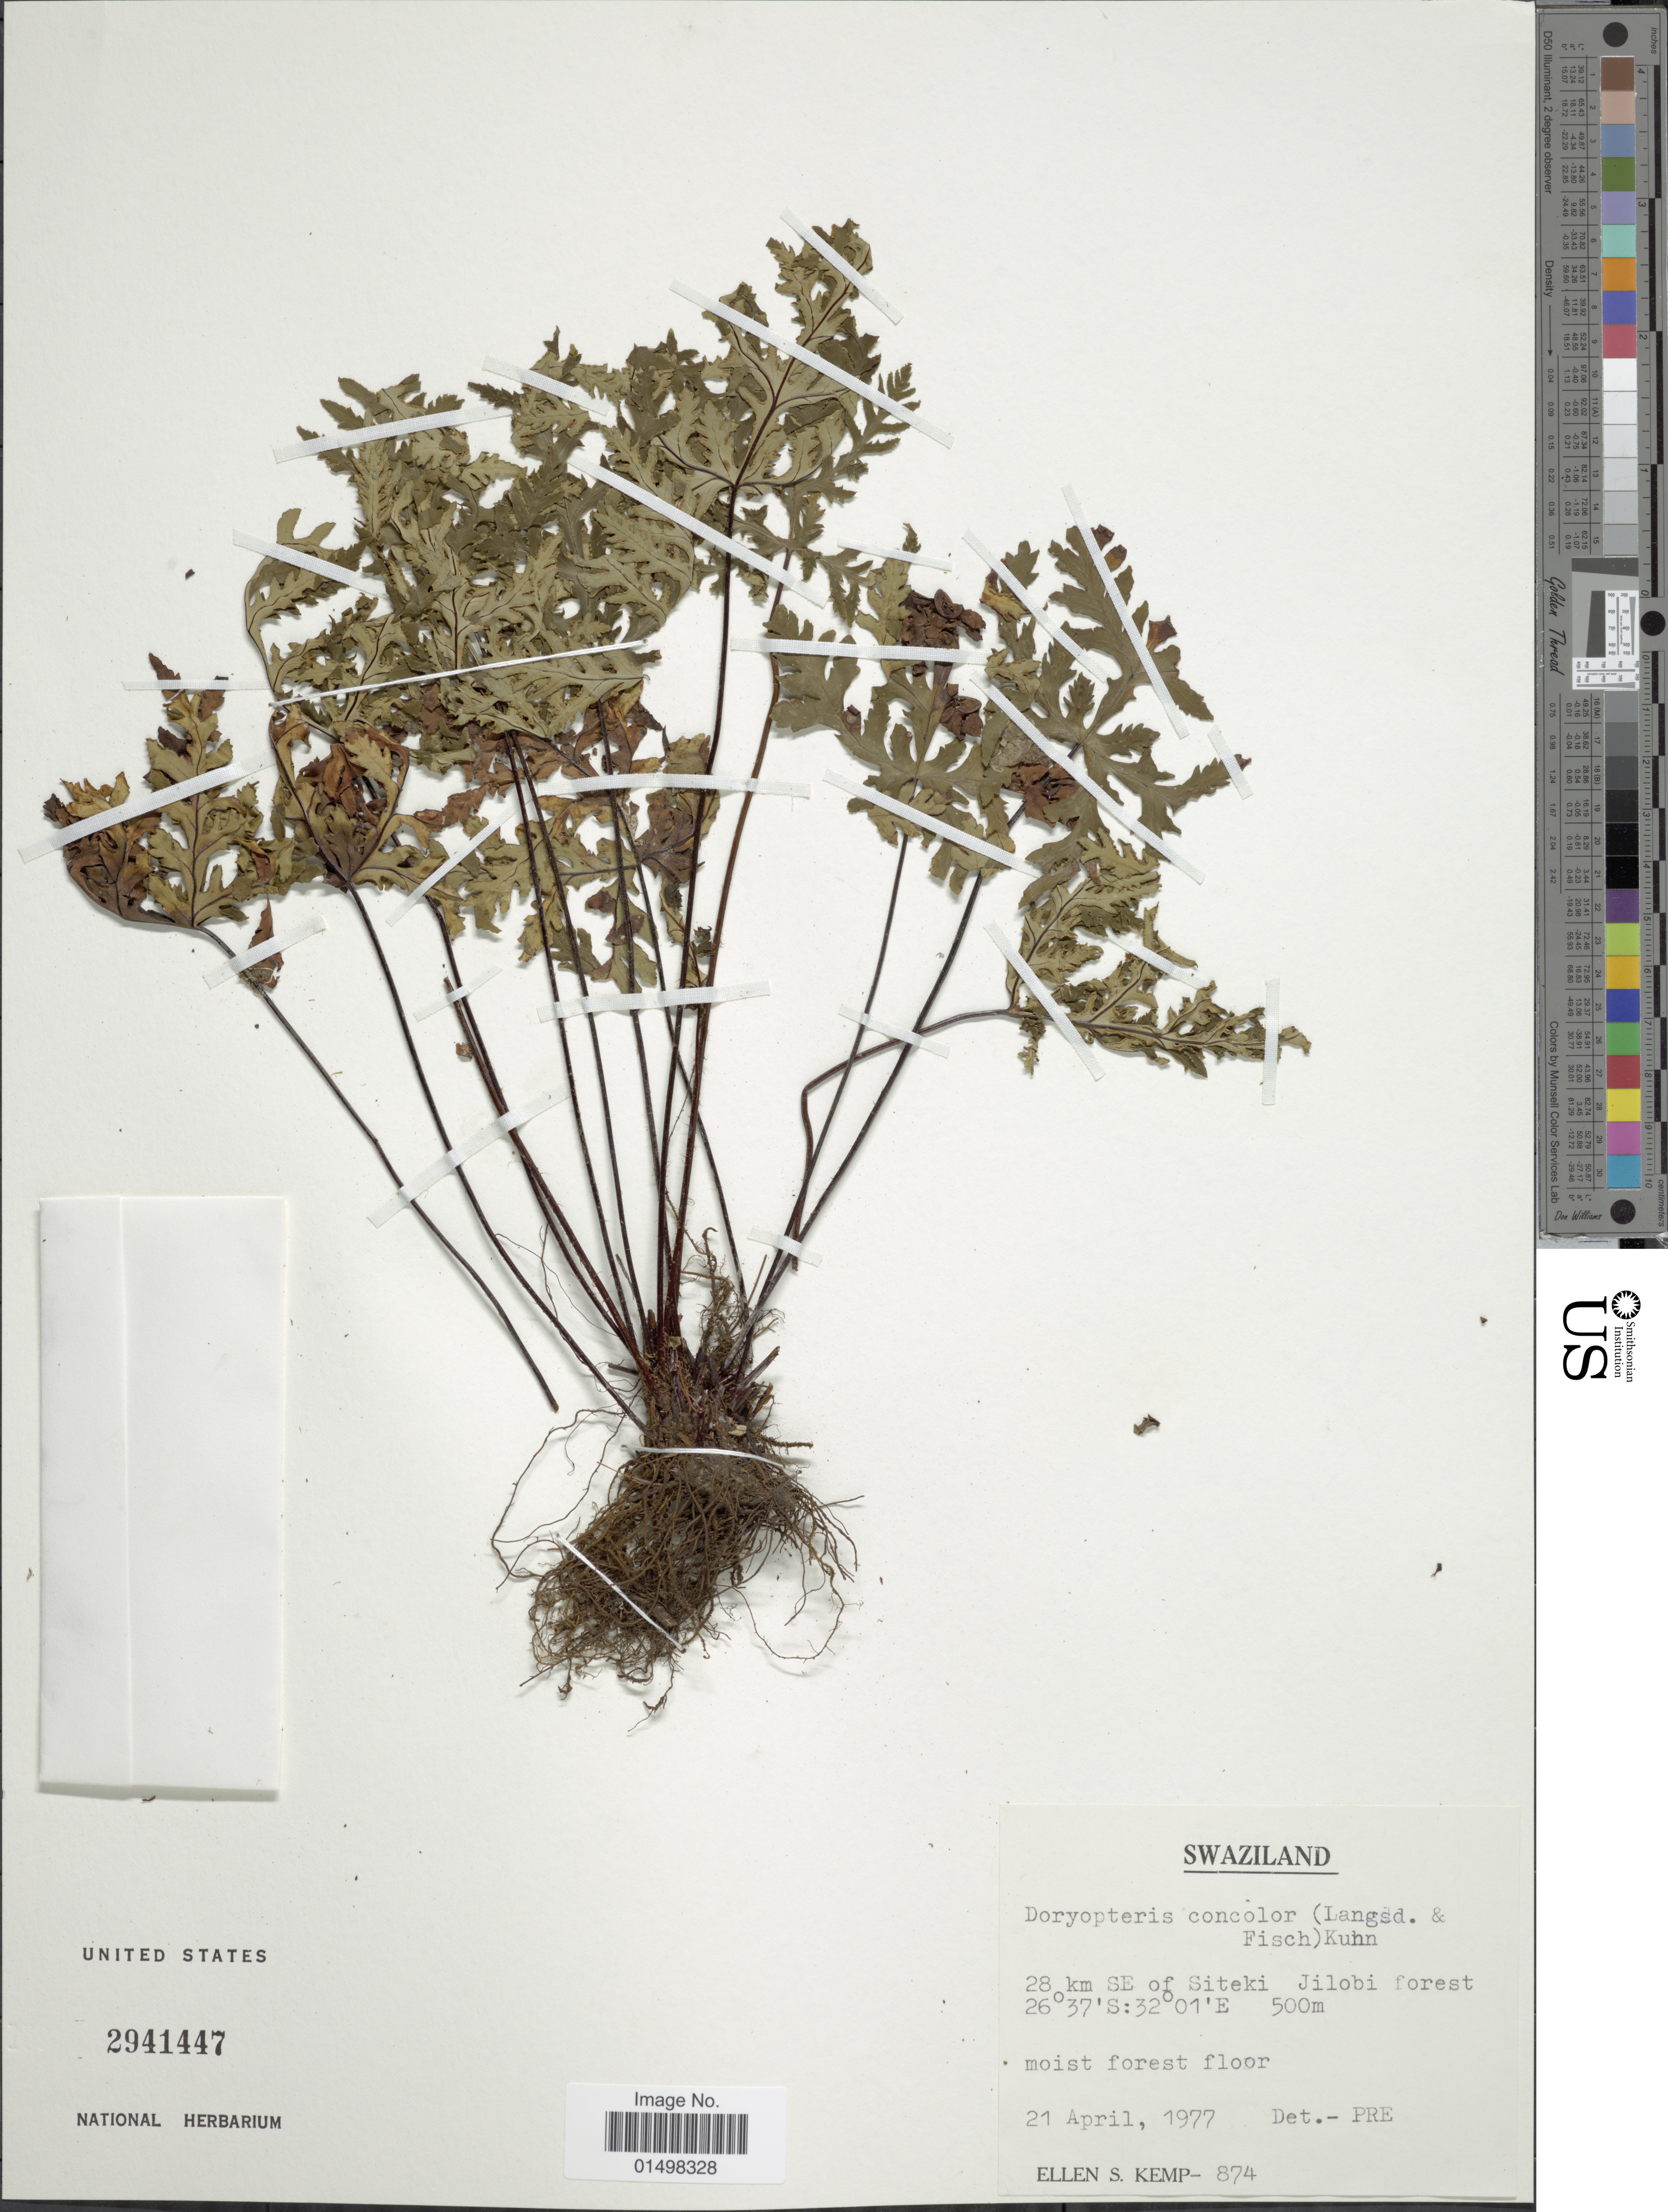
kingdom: Plantae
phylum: Tracheophyta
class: Polypodiopsida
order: Polypodiales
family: Pteridaceae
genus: Doryopteris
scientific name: Doryopteris concolor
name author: (Langsd. & Fisch.) Kuhn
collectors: E. S. Kemp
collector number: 874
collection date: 1977-04-21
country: Eswatini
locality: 28 km SE of Siteki Jilobi forest.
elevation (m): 500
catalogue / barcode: US 2941447